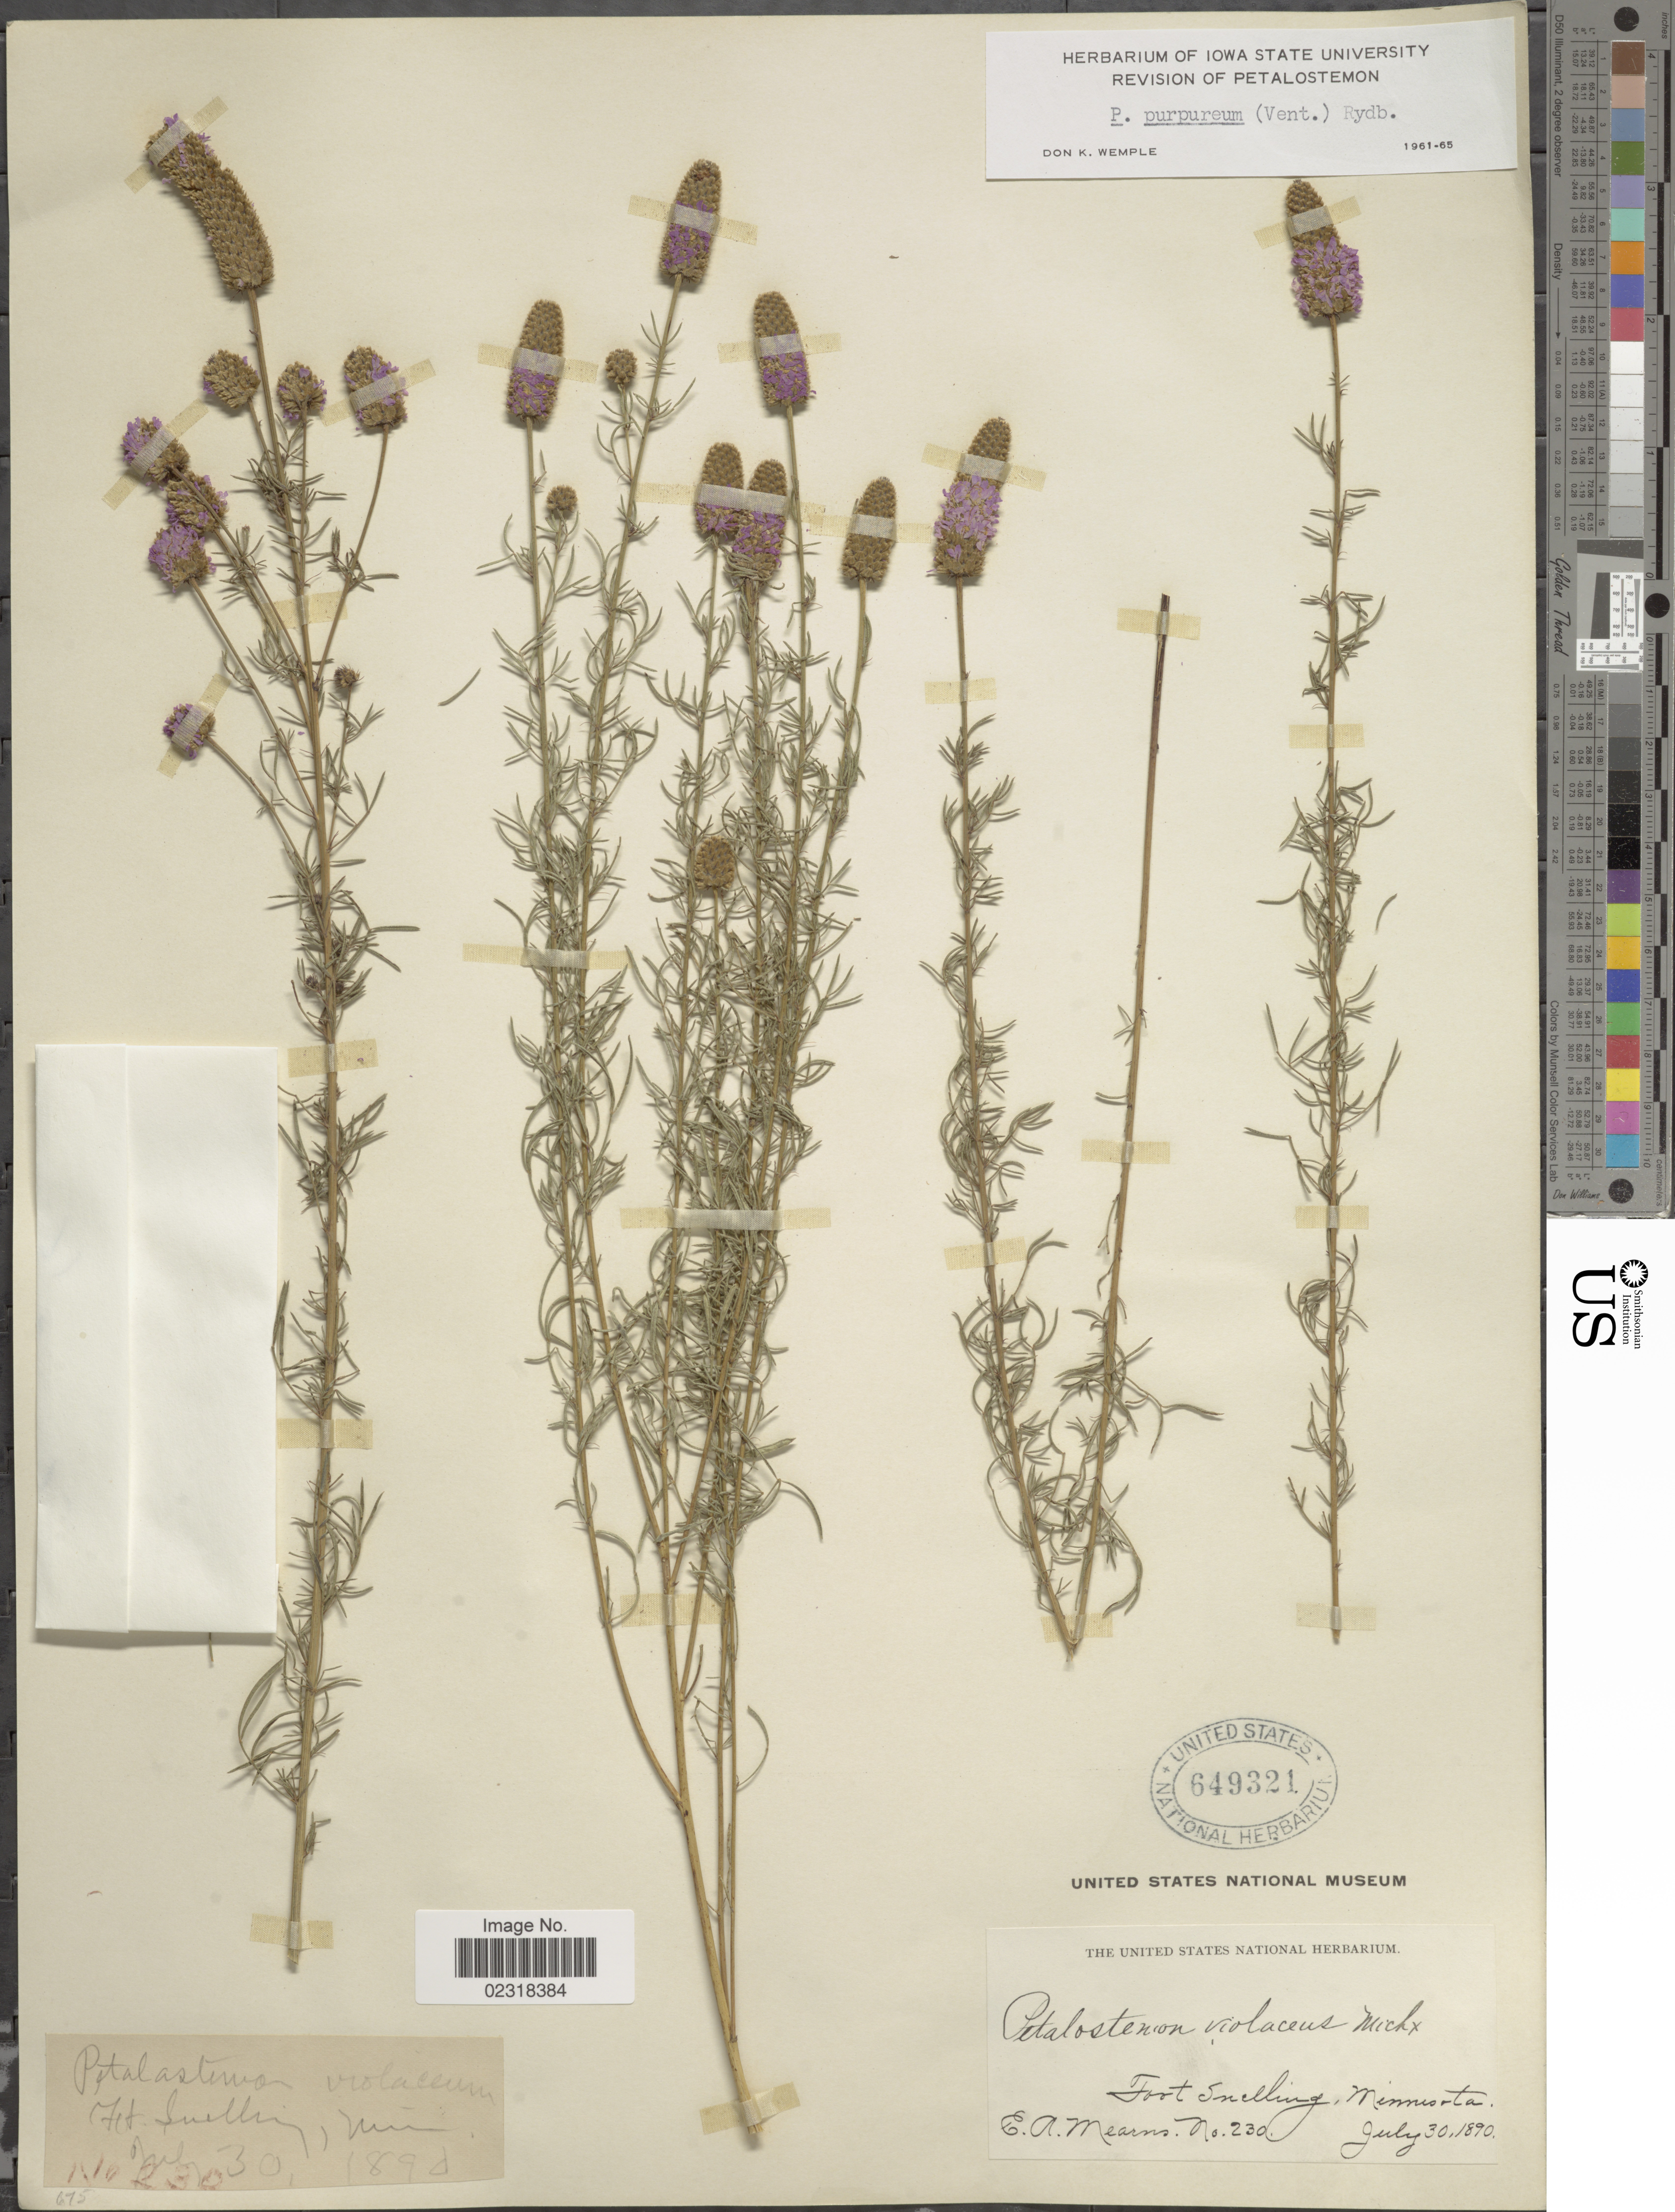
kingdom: Plantae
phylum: Tracheophyta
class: Magnoliopsida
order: Fabales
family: Fabaceae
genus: Dalea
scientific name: Dalea purpurea var. purpurea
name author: Vent.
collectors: E. A. Mearns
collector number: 230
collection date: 1890-07-30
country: United States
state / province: Minnesota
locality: Fort Snelling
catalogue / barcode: US 649321